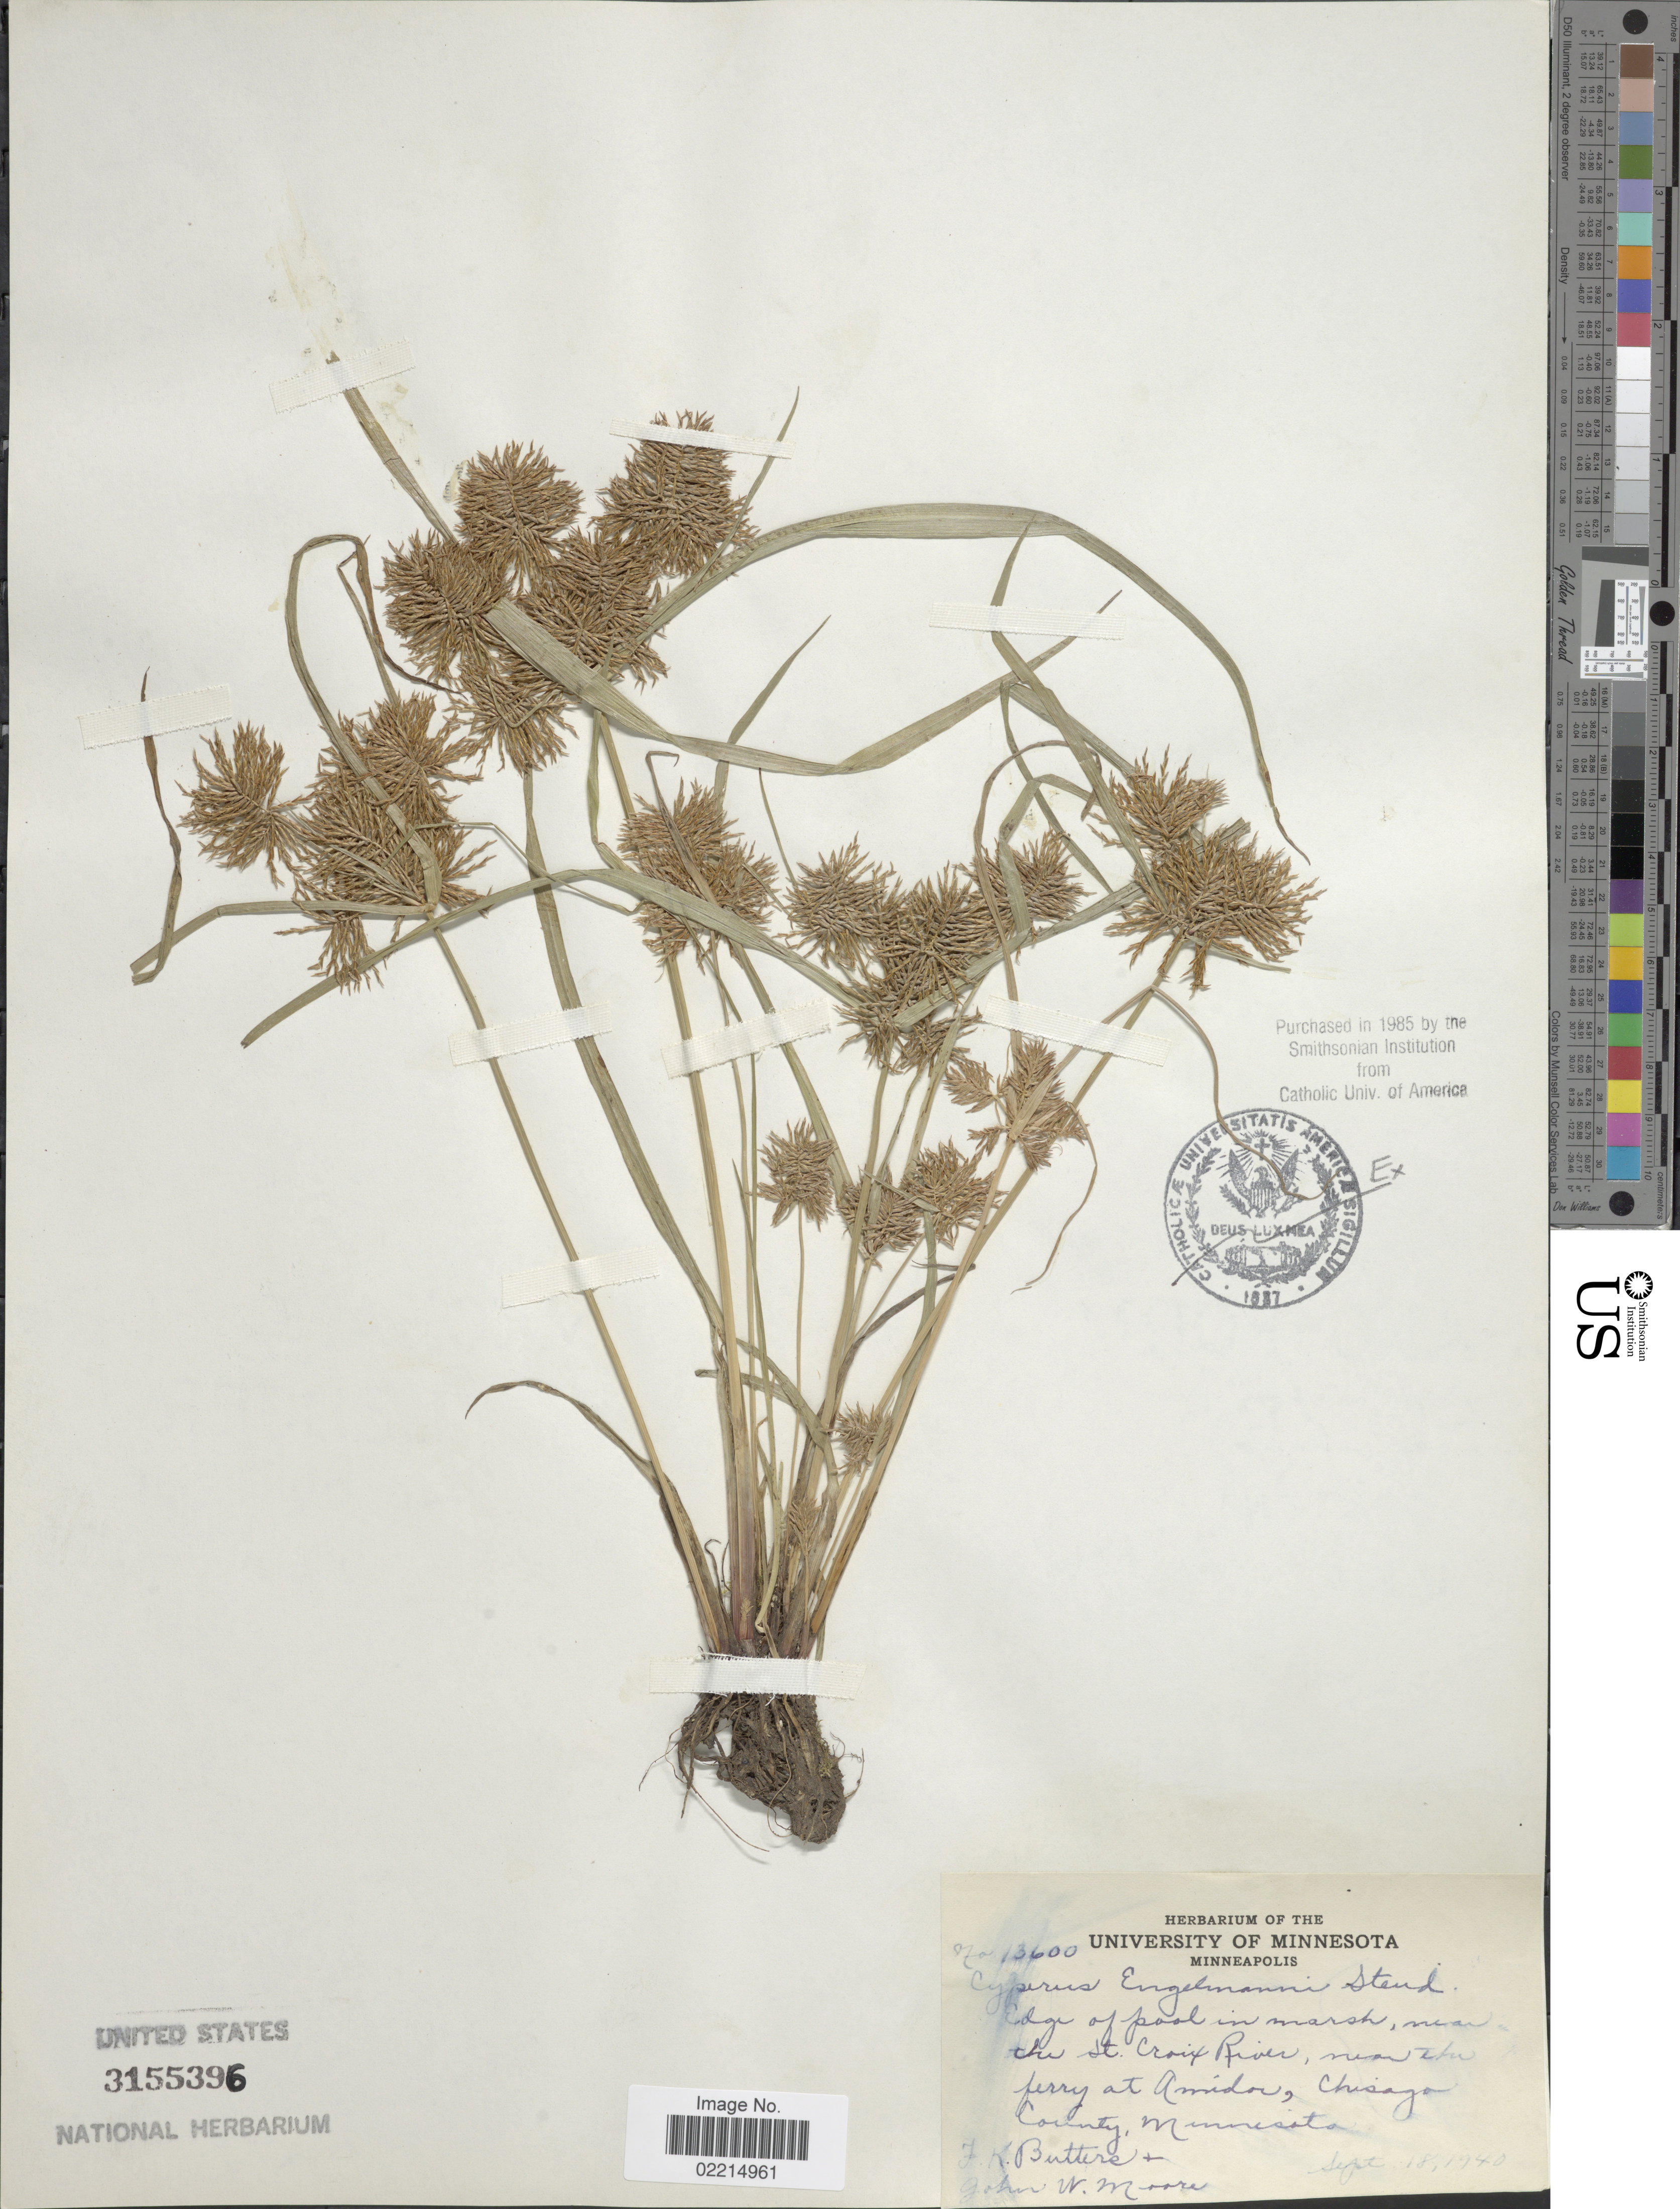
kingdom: Plantae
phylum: Tracheophyta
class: Liliopsida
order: Poales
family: Cyperaceae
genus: Cyperus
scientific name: Cyperus engelmannii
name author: Steud.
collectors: F. K. Butters & J. W. Moore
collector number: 13600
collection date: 1940-09-18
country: United States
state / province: Minnesota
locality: Edge of pool in marsh, near the St. Croix River, near the ferry at Amidor, Chisaga County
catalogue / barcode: US 3155396